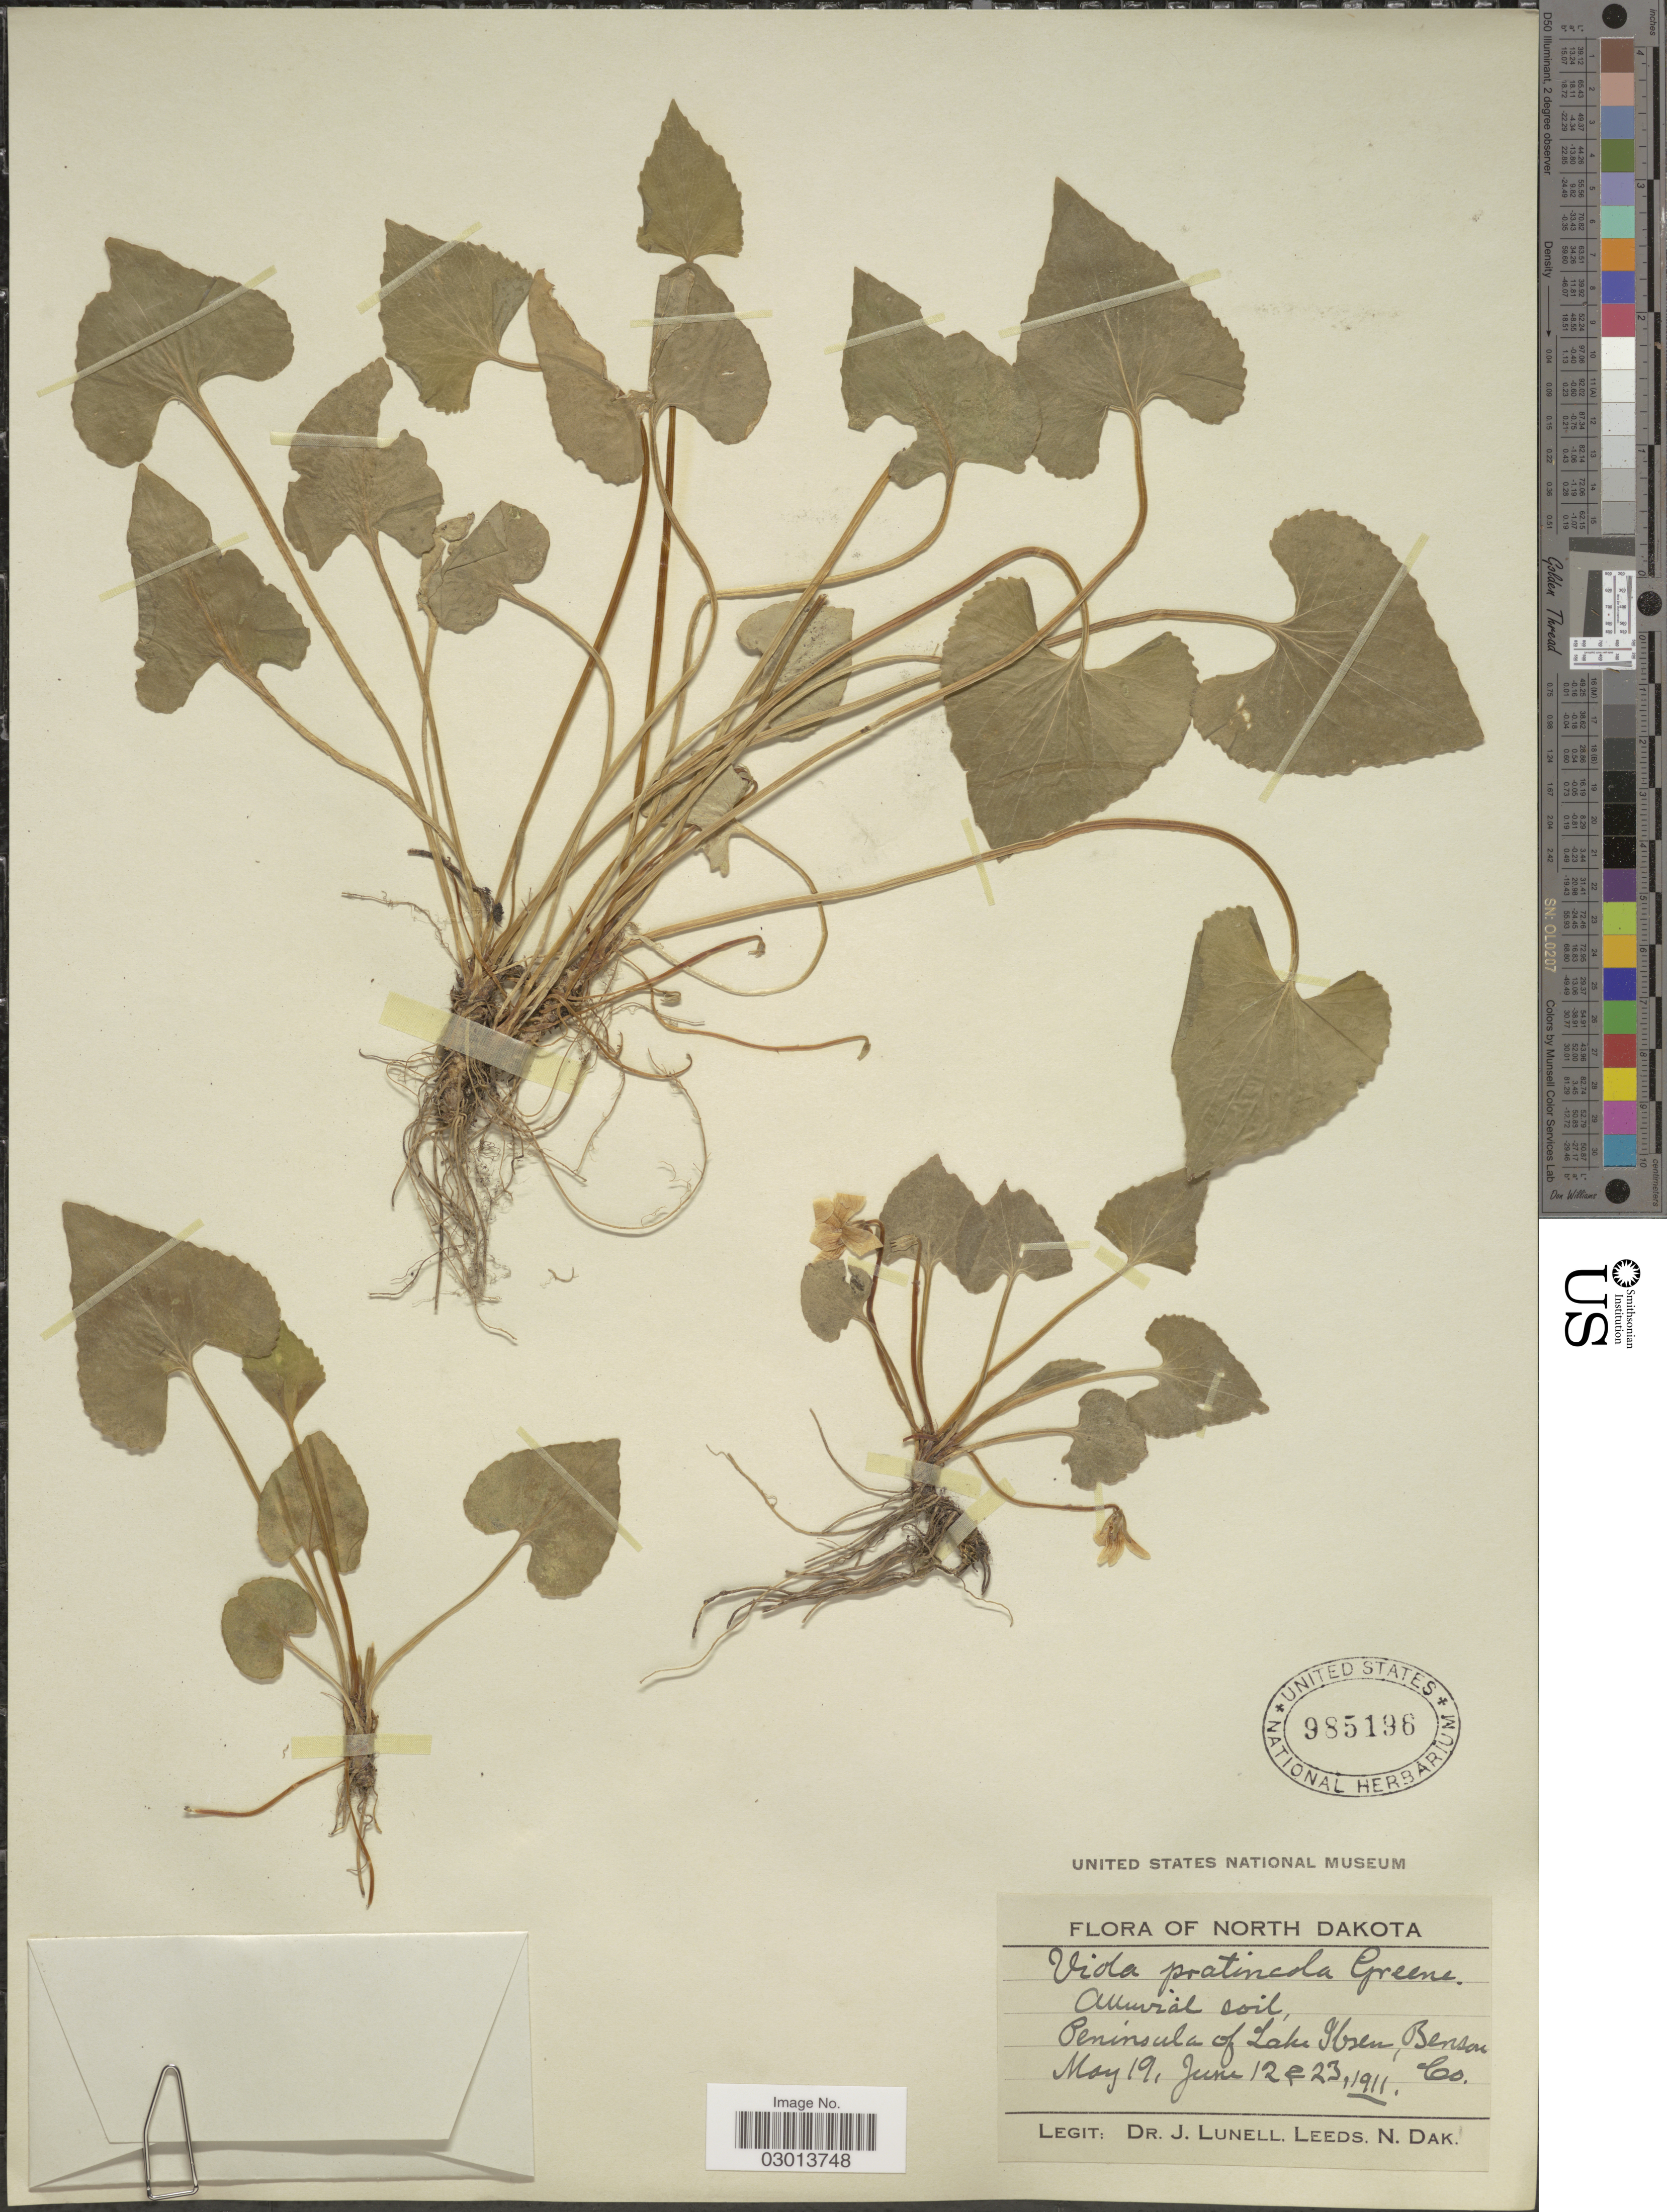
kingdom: Plantae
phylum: Tracheophyta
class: Magnoliopsida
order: Malpighiales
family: Violaceae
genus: Viola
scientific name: Viola pratincola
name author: Greene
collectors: J. Lunell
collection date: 1911-05-19/1911-06-23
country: United States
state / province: North Dakota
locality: Peninsula of Lake Ibsen, Benson.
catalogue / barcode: US 985196